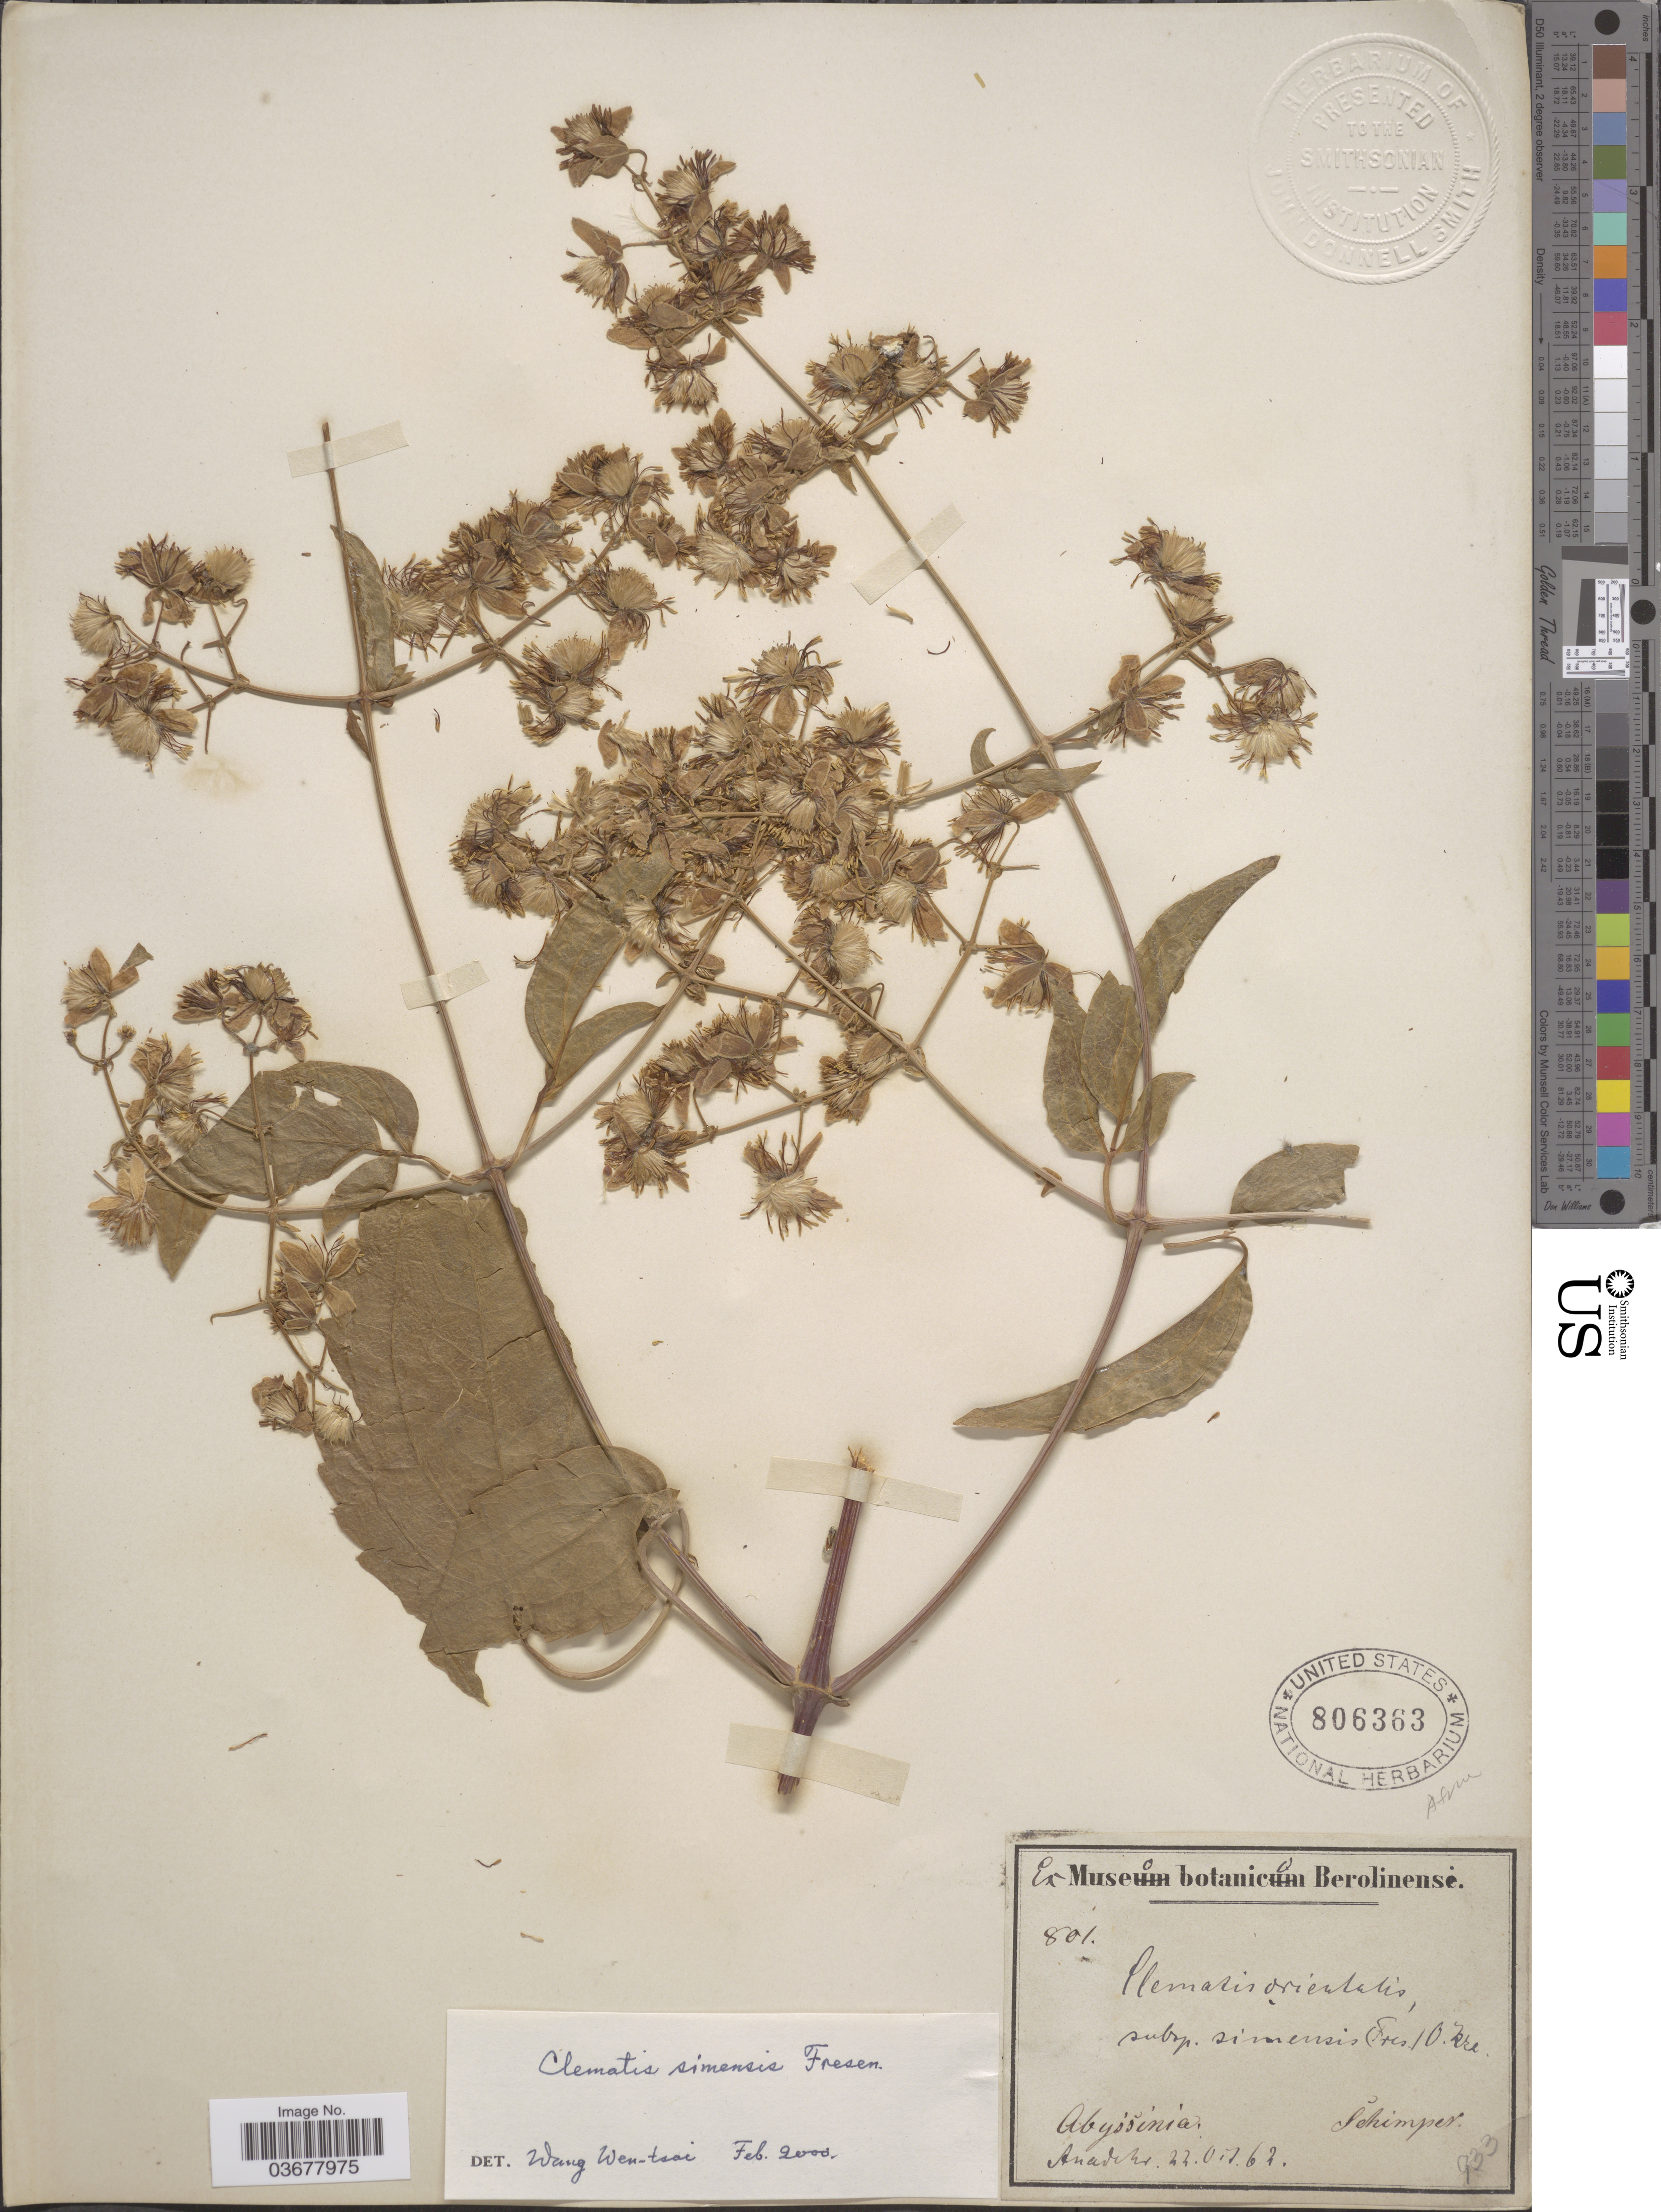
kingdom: Plantae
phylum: Tracheophyta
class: Magnoliopsida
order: Ranunculales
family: Ranunculaceae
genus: Clematis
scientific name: Clematis simensis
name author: Fresen.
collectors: -. Schimper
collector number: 801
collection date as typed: Transcribed d/m/y: 22/1/62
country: Ethiopia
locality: Abyssinia.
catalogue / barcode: US 806363